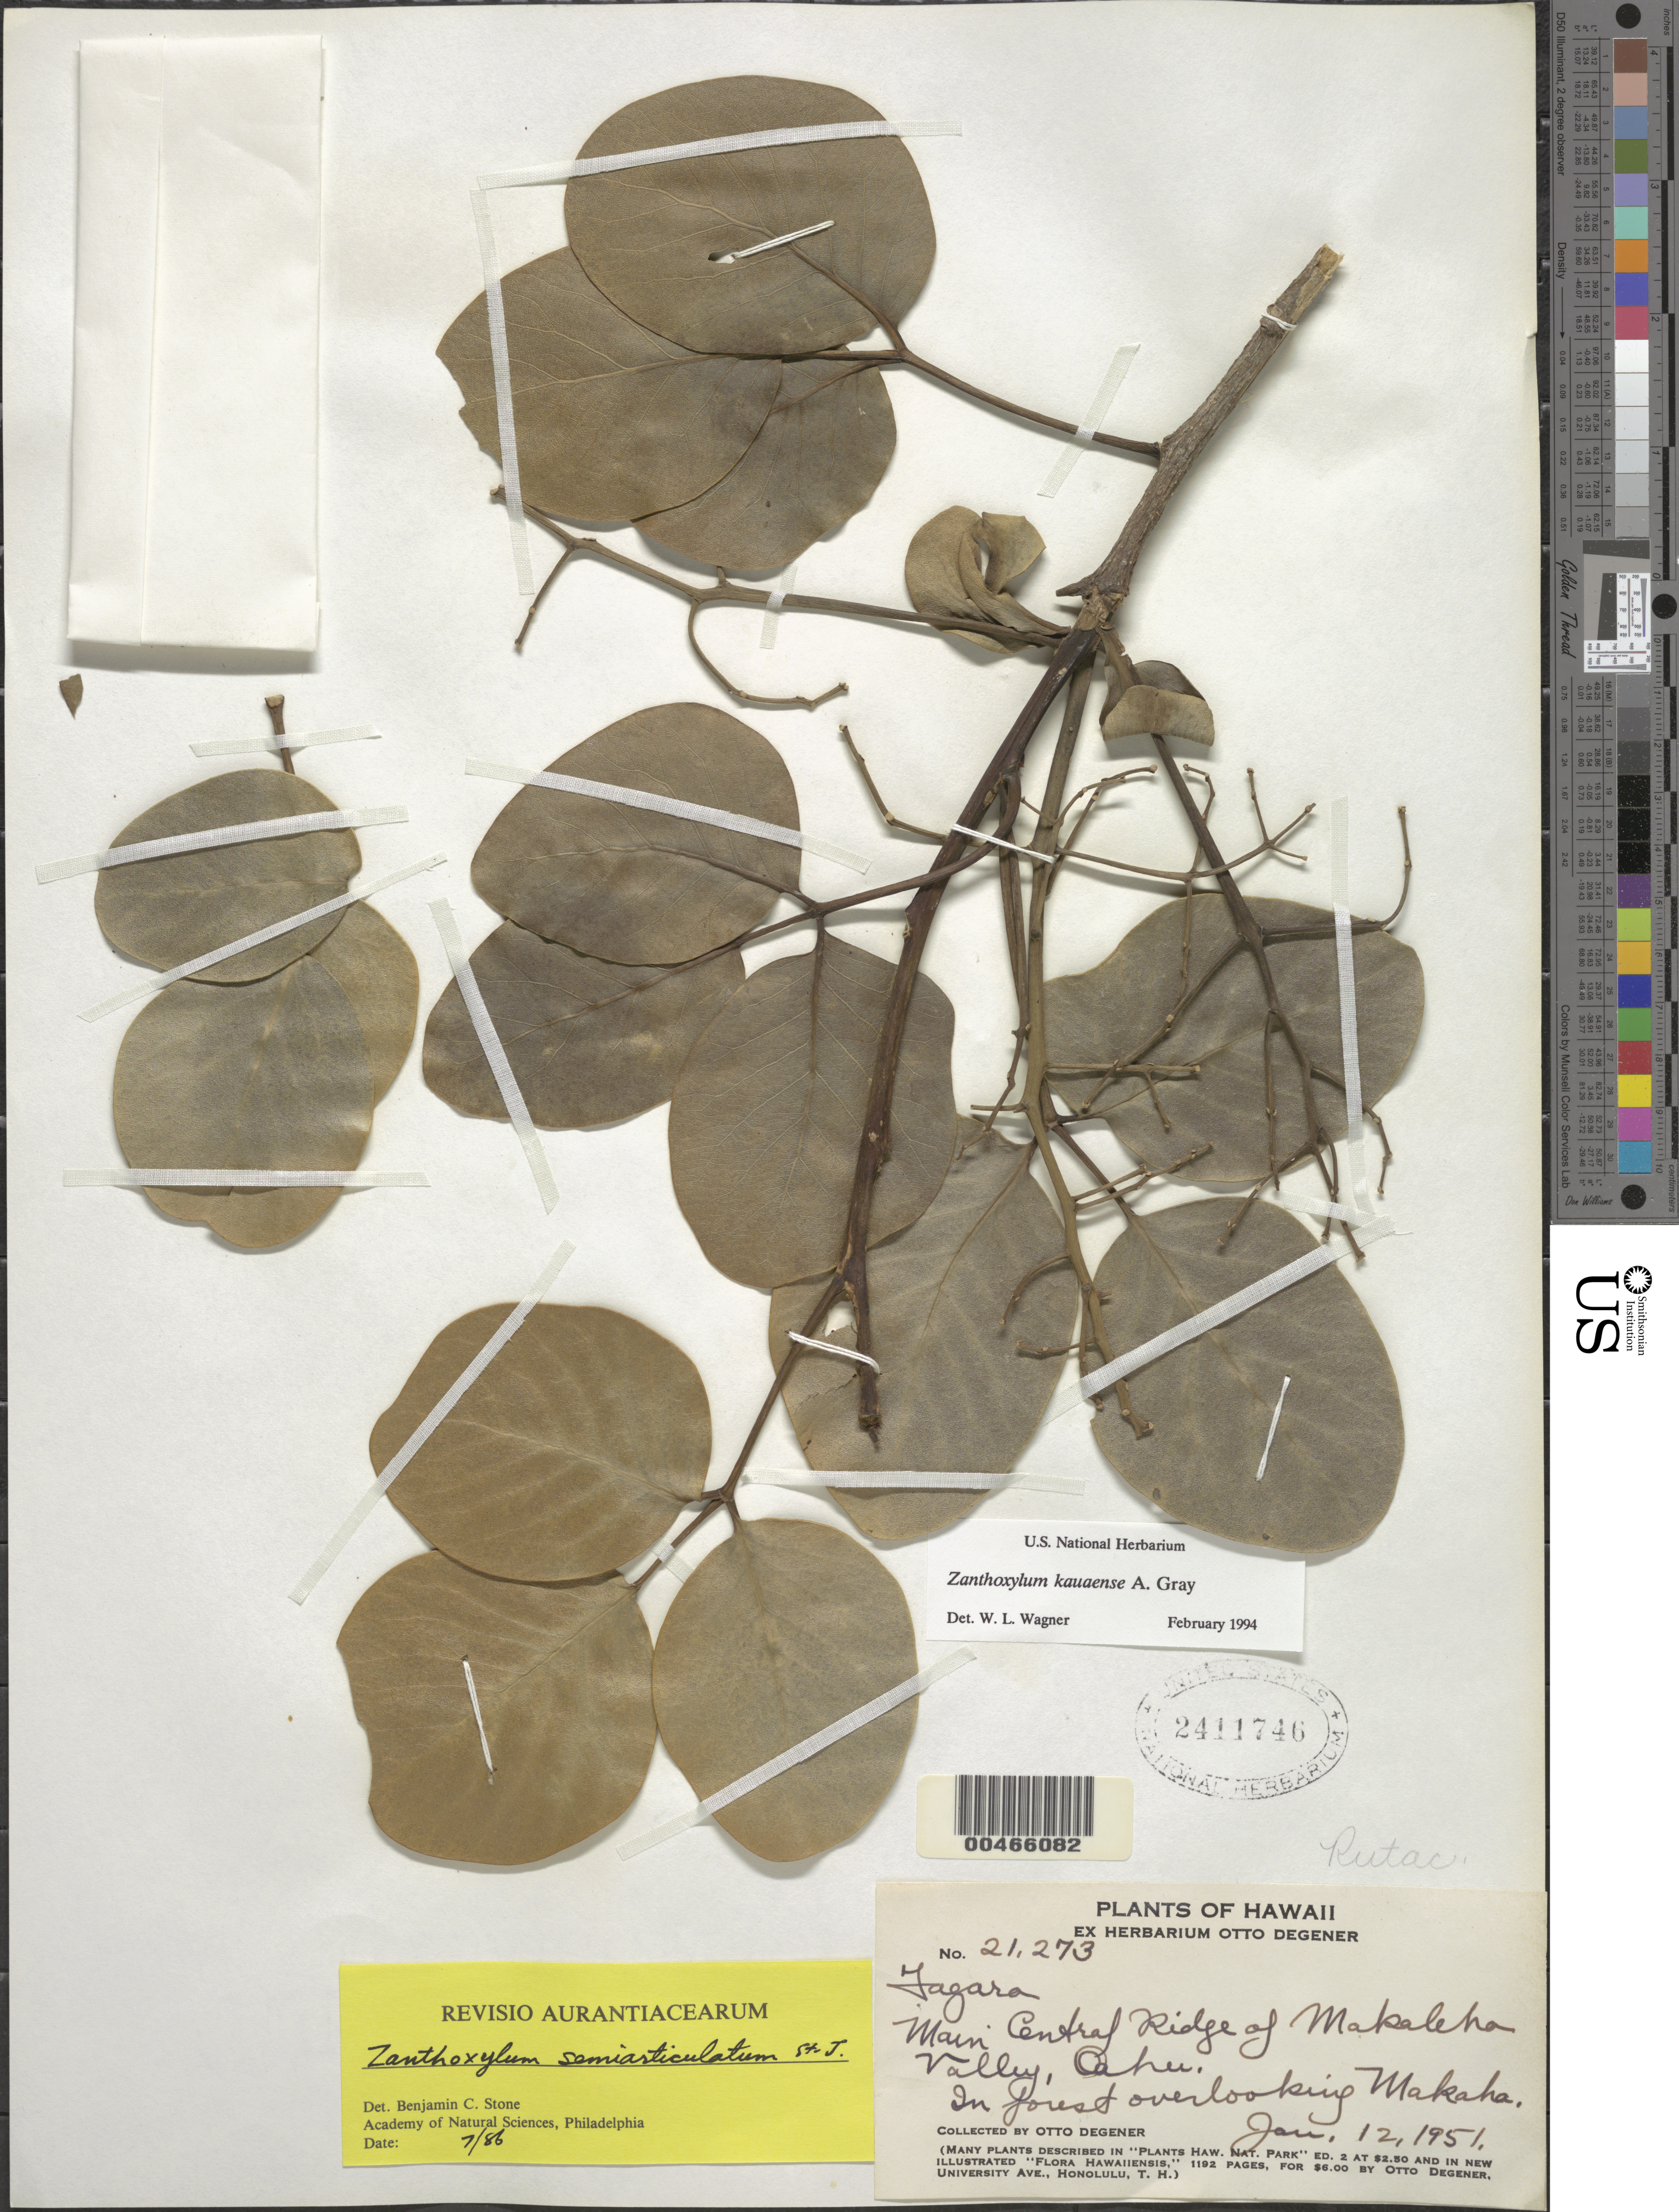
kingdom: Plantae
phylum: Tracheophyta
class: Magnoliopsida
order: Sapindales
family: Rutaceae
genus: Zanthoxylum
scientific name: Zanthoxylum kauaense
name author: A. Gray in Wilkes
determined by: Wagner, W. L., (BOT), Smithsonian Institution - National Museum of Natural History (UNITED STATES)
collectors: O. Degener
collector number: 21273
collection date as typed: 12 Jan 1951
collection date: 1951-01-12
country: United States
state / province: Hawaii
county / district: Honolulu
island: Oahu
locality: Main Central Ridge of Makaleha Valley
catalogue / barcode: US 2411746